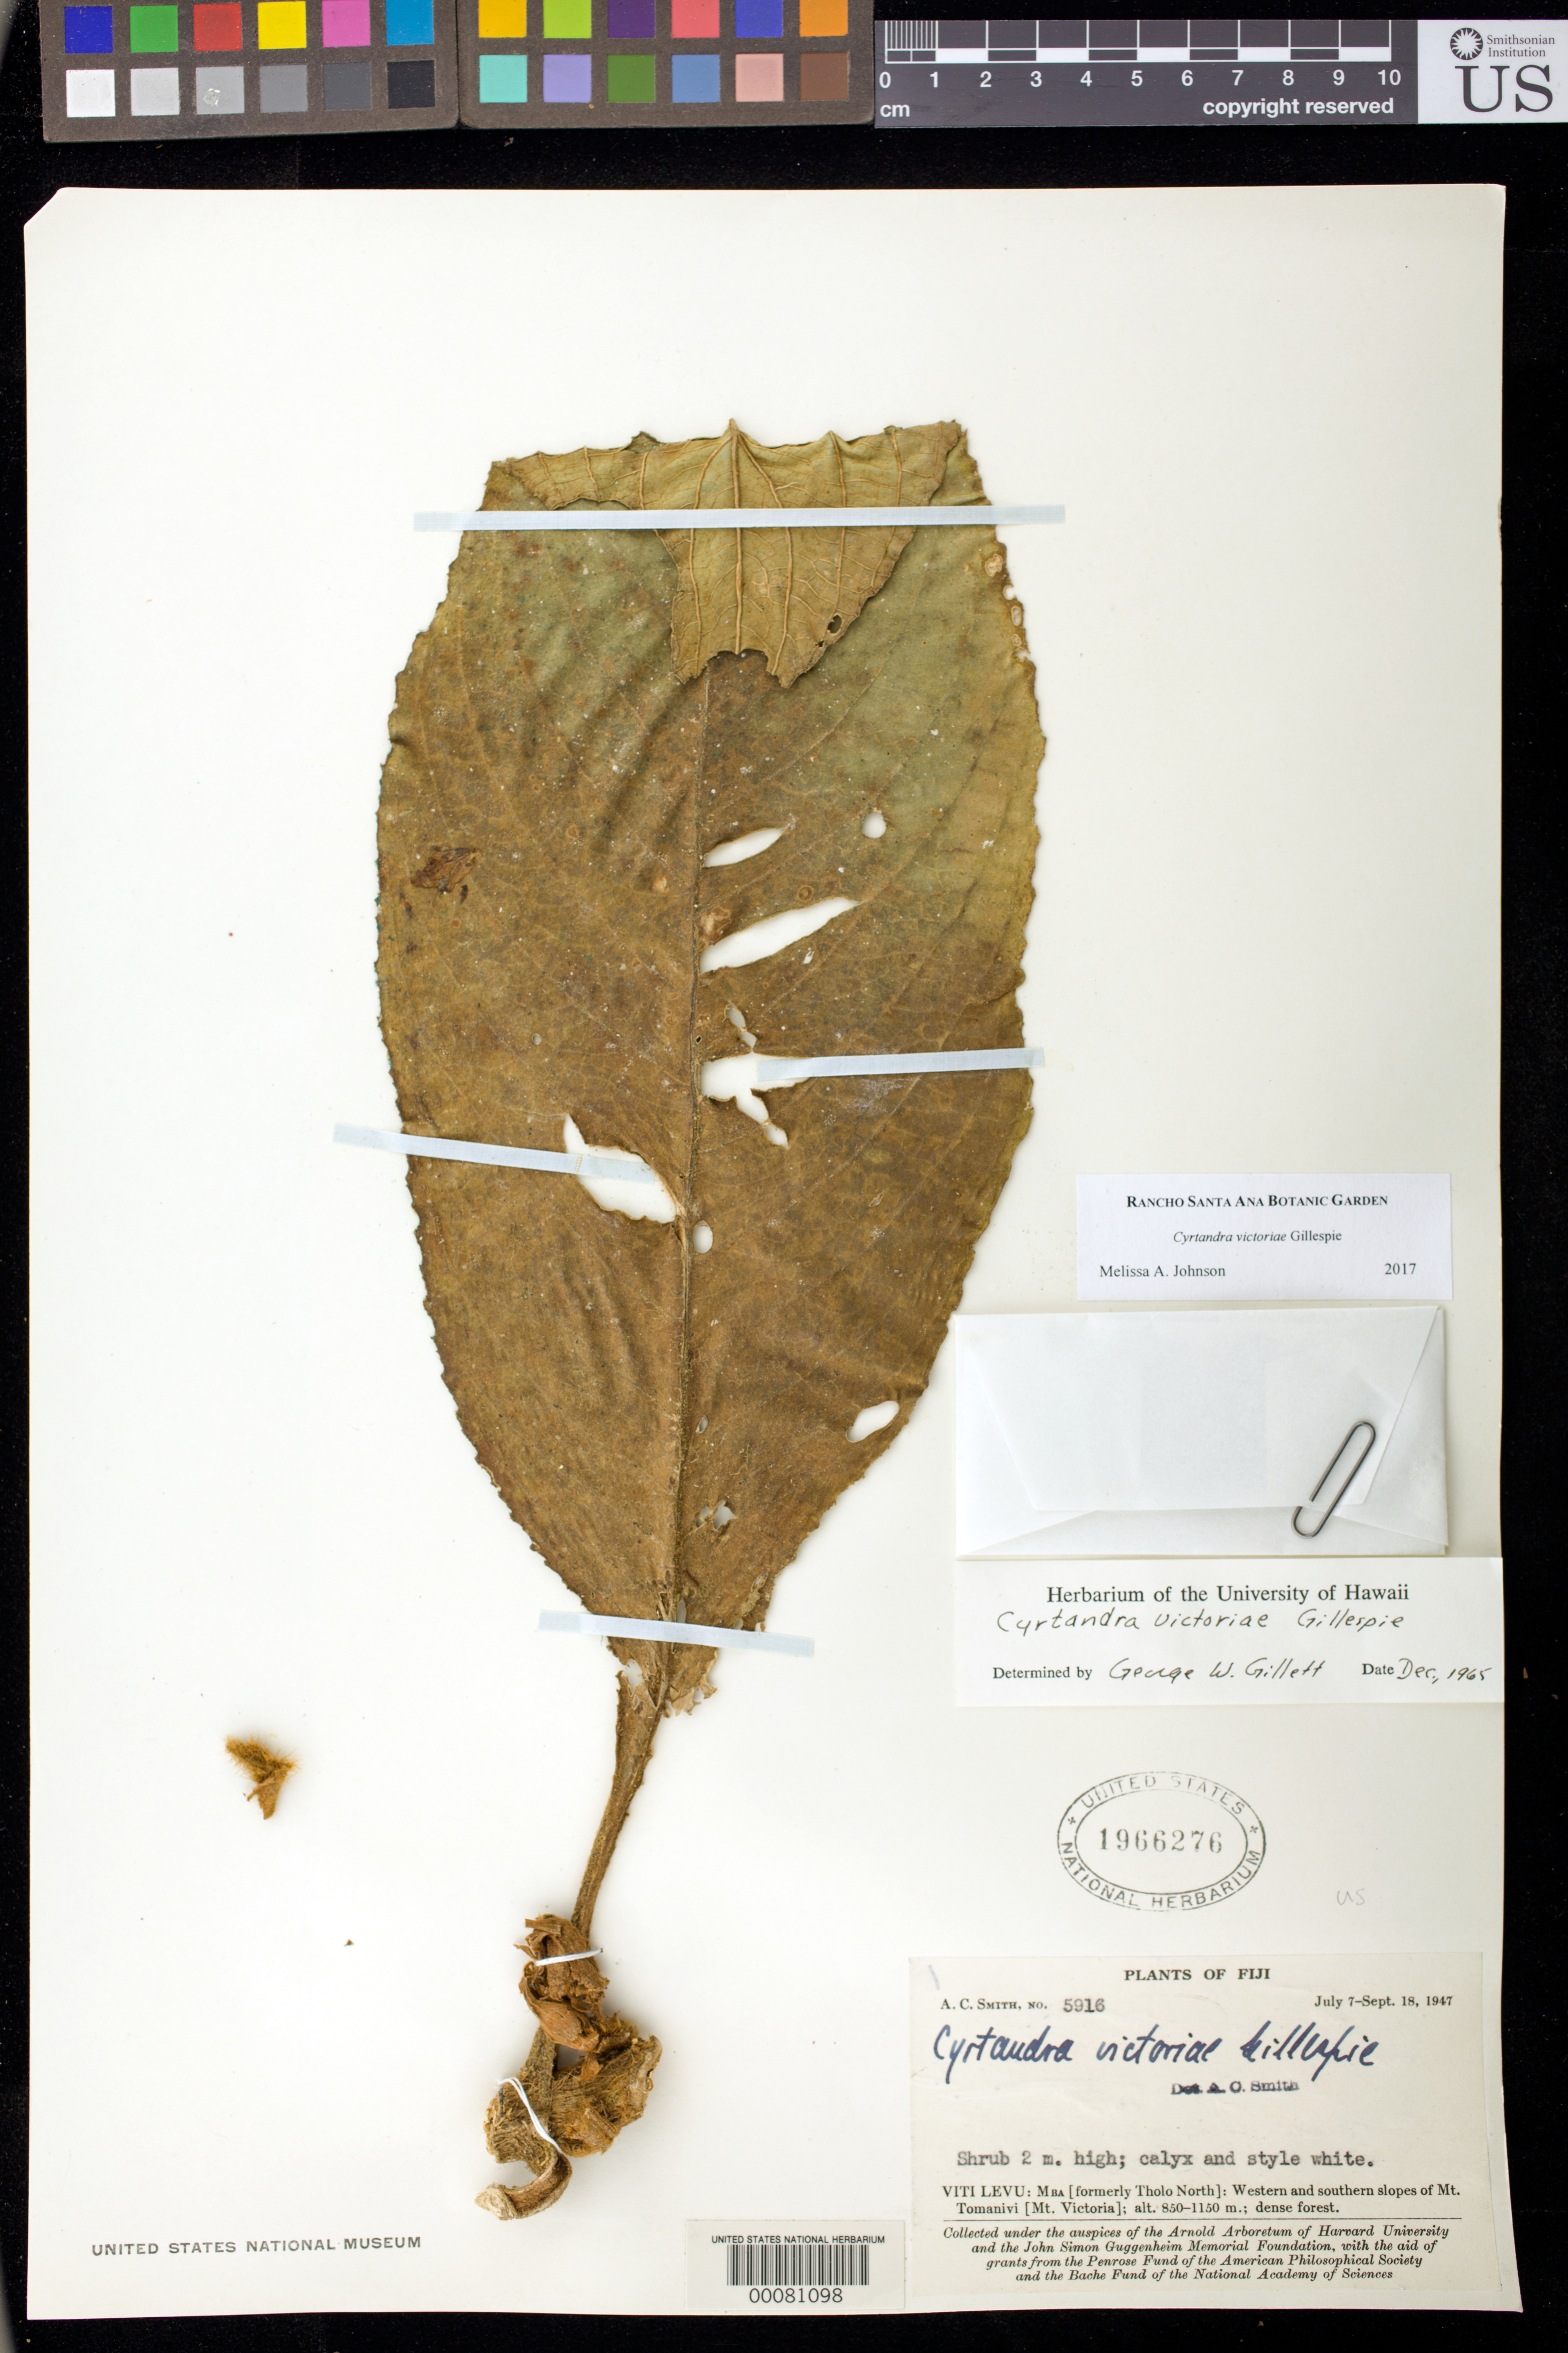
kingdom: Plantae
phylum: Tracheophyta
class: Magnoliopsida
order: Lamiales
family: Gesneriaceae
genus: Cyrtandra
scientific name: Cyrtandra victoriae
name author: Gillespie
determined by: Johnson, Melissa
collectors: A. C. Smith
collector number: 5916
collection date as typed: Jul-Sep 1947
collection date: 1947-07/1947-09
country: Fiji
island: Viti Levu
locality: Mba ¢formerly tholo north!, western and southern slopes of mt tomanivi ¢mt victoria!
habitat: Dense forest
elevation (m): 850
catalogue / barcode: US 1966276